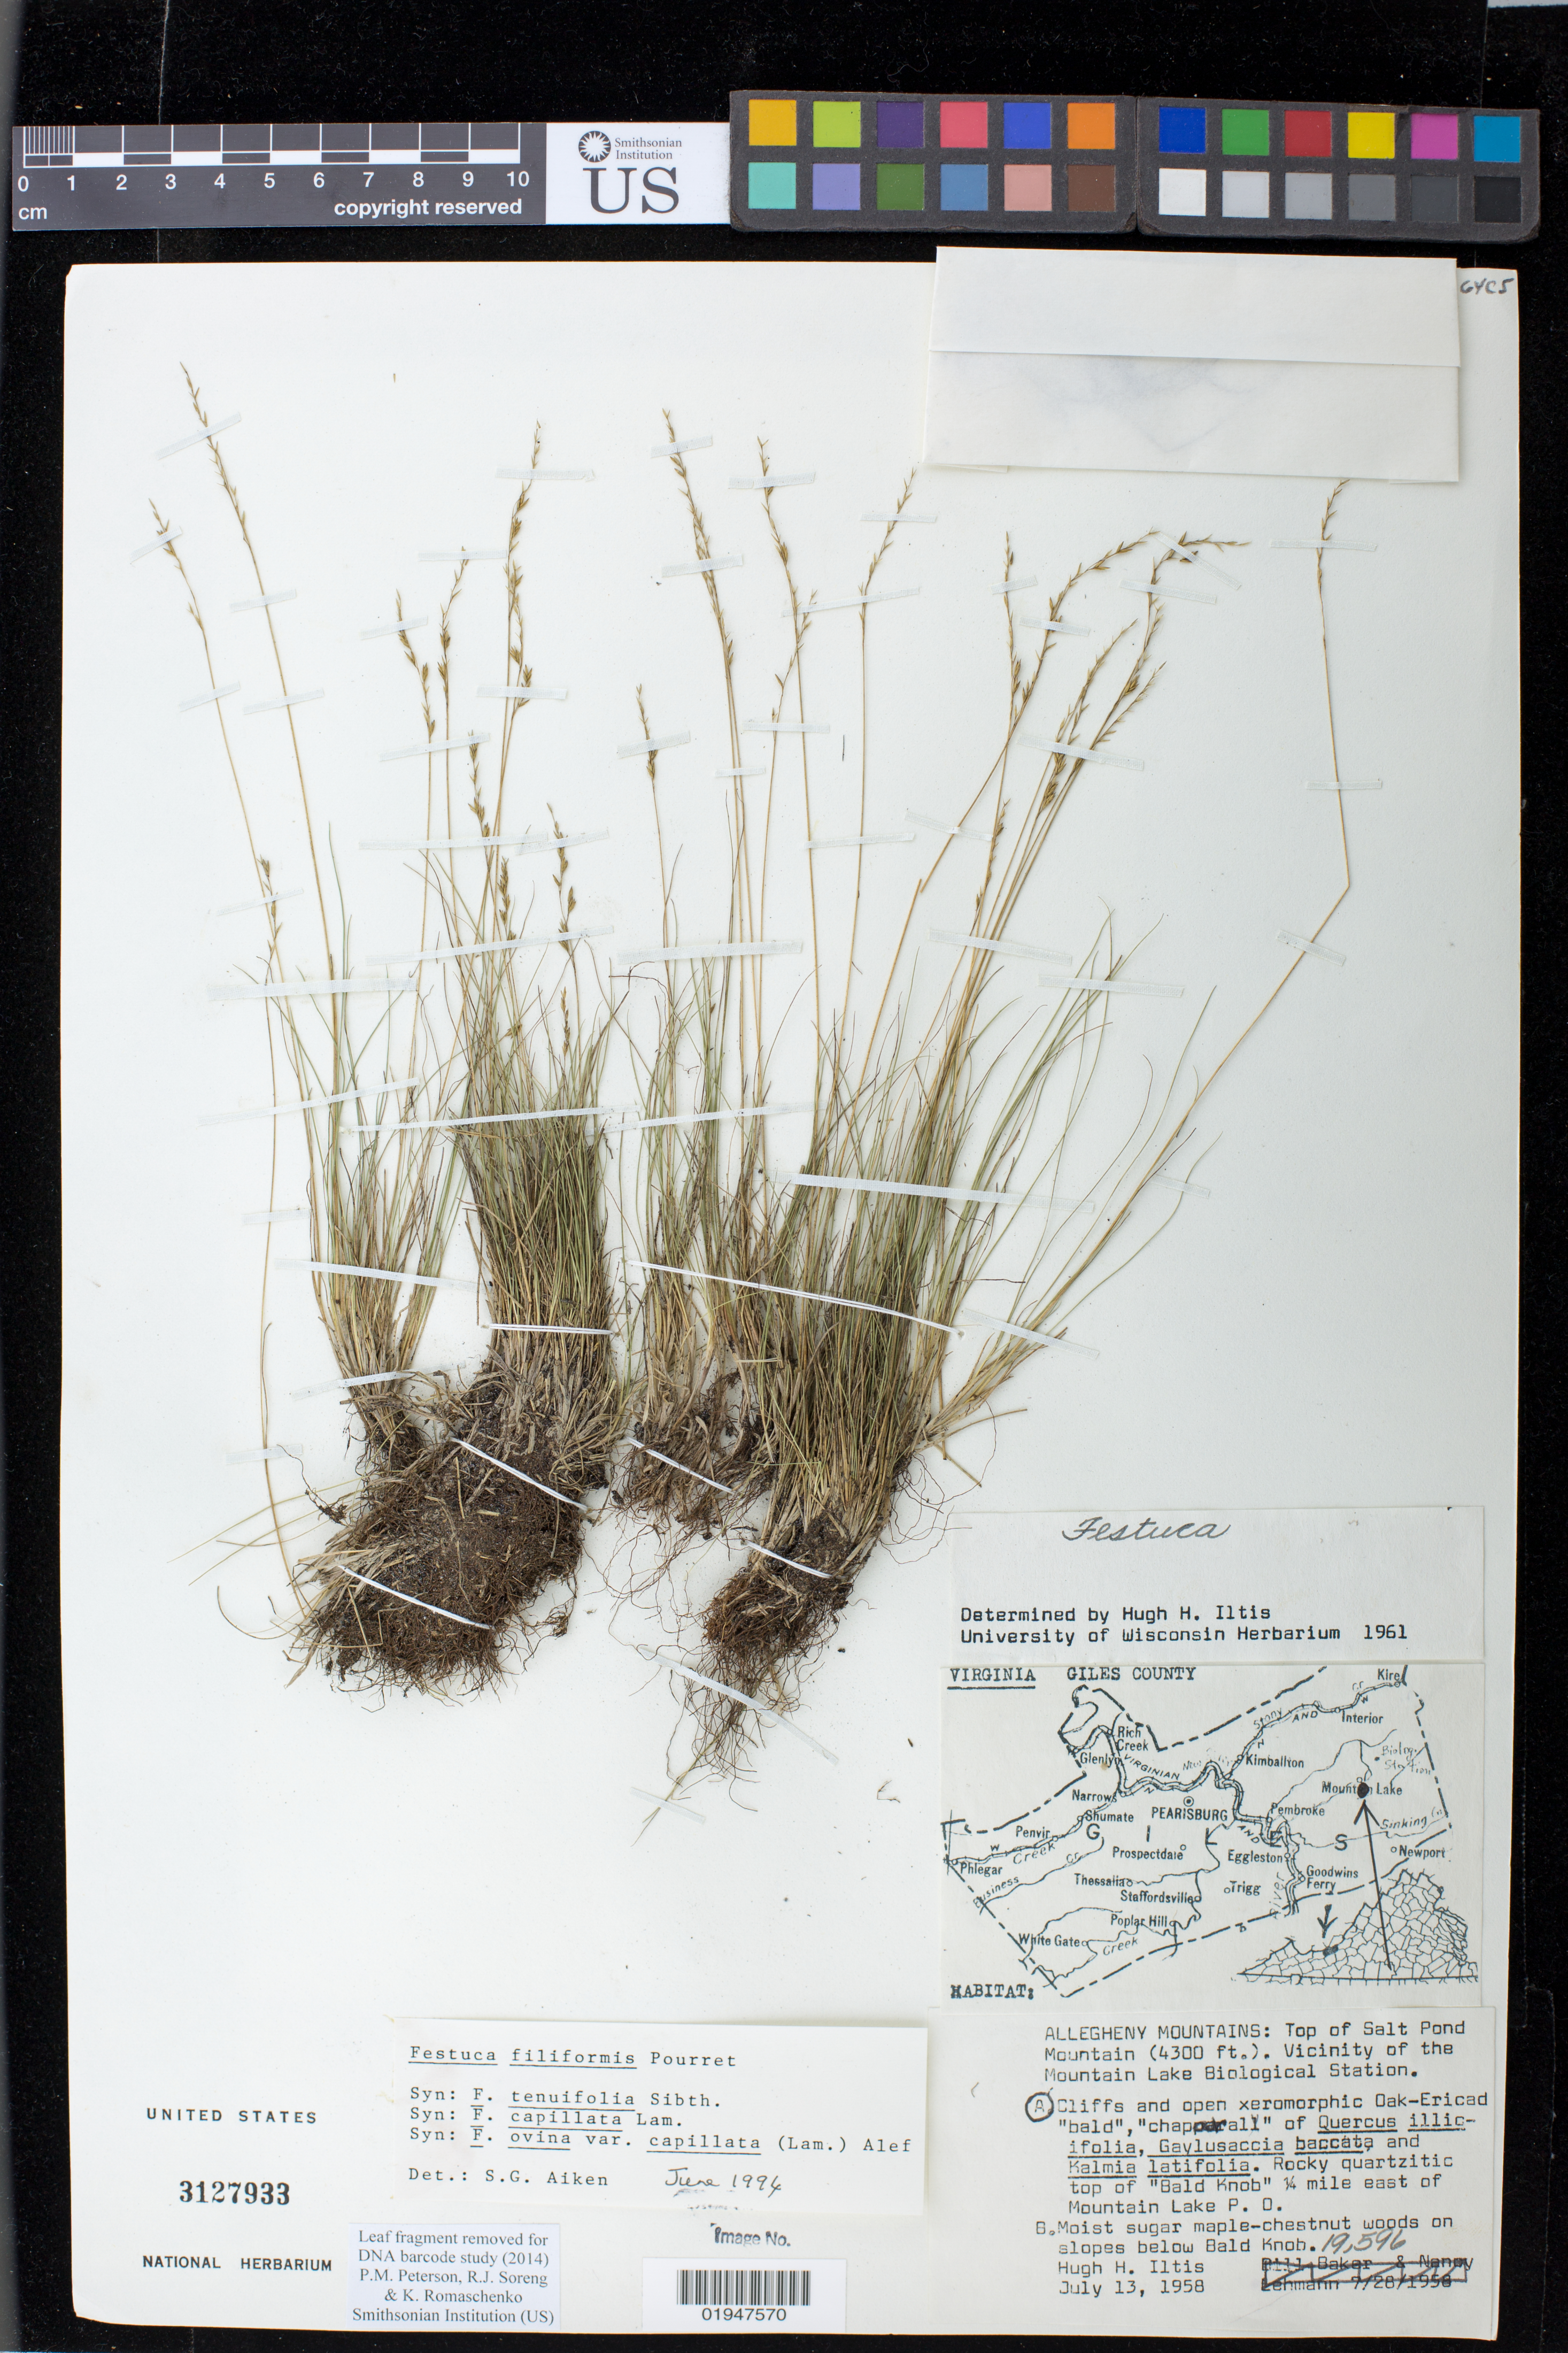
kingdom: Plantae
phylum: Tracheophyta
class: Liliopsida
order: Poales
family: Poaceae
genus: Festuca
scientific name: Festuca filiformis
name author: Pourr.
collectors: H. H. Iltis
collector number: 19596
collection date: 1958-07-13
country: United States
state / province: Virginia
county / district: Giles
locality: Allegheny Mountains: Top of Salt Pond Mountain. Vicinity of the Mountain Lake Biological Station.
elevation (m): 1311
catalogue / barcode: US 3127933